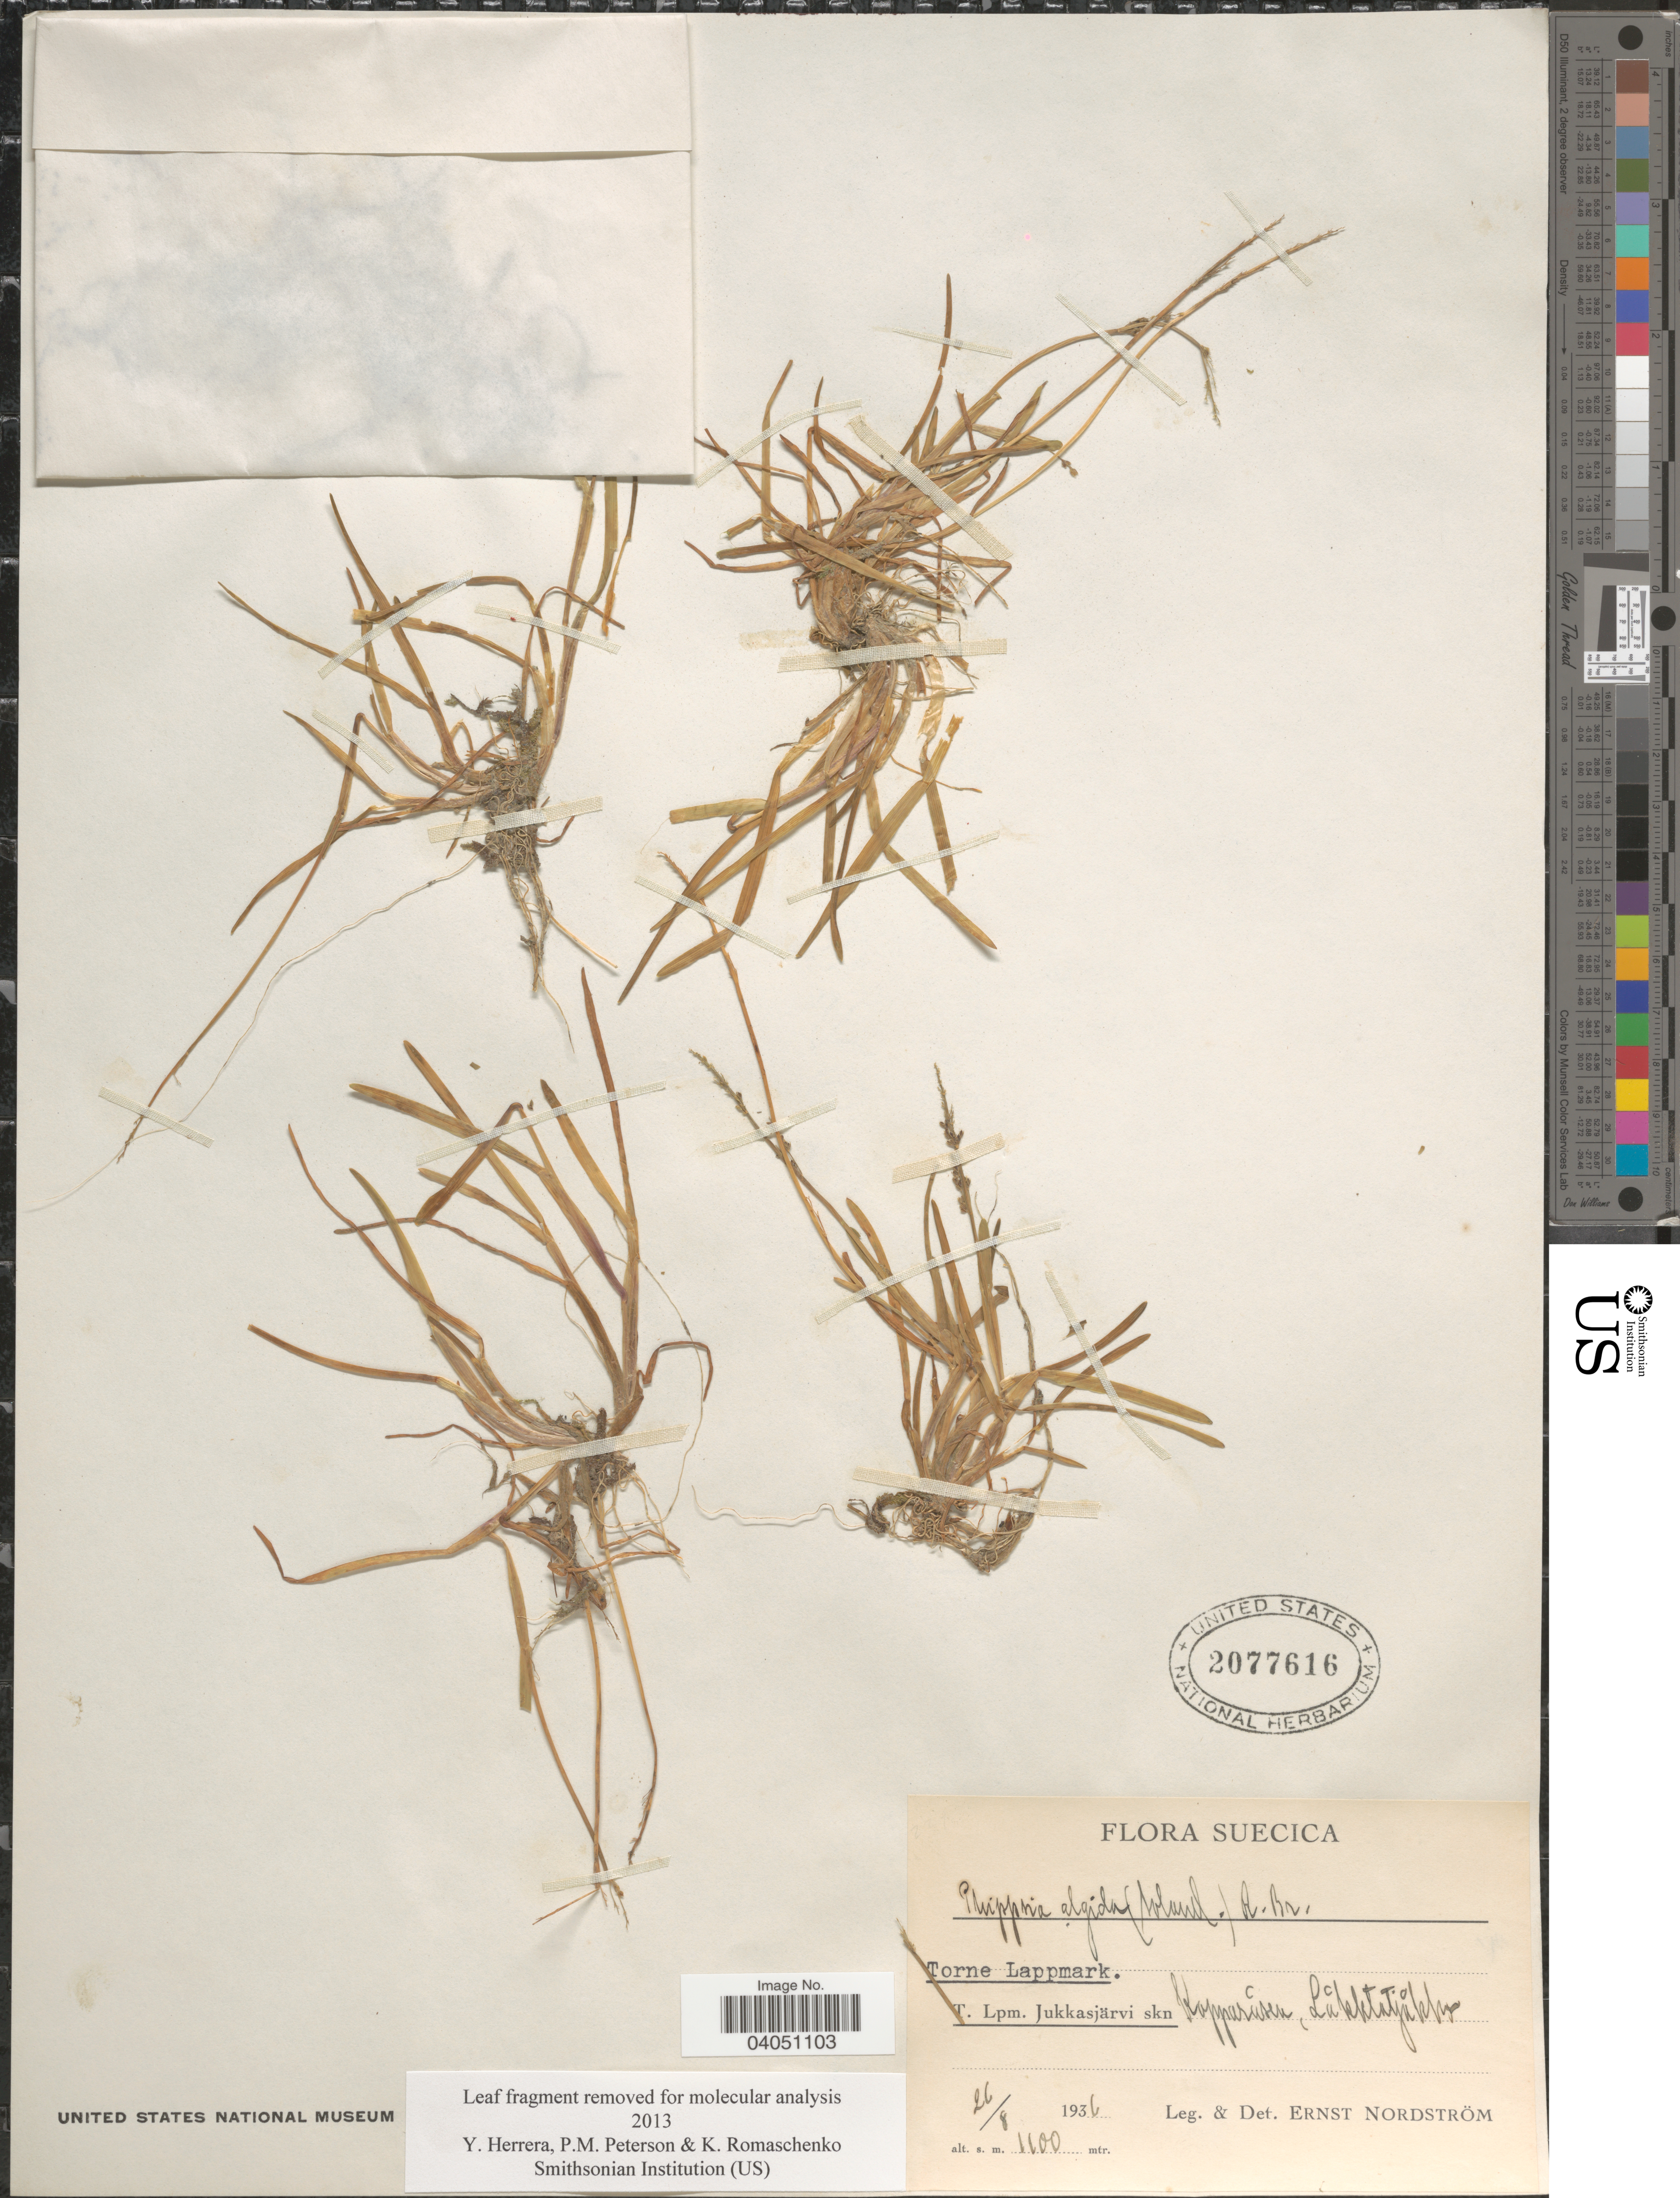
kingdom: Plantae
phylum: Tracheophyta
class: Liliopsida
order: Poales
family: Poaceae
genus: Phippsia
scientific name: Phippsia algida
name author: (Sol.) R. Br.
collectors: E. Nordström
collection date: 1936-08-26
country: Sweden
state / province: Norrbotten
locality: Suecica. Torne Lappmark. T. Lpm. Jukkasjärvi skn Kopparusen, Laktatjakko.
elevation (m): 1100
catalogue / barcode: US 2077616